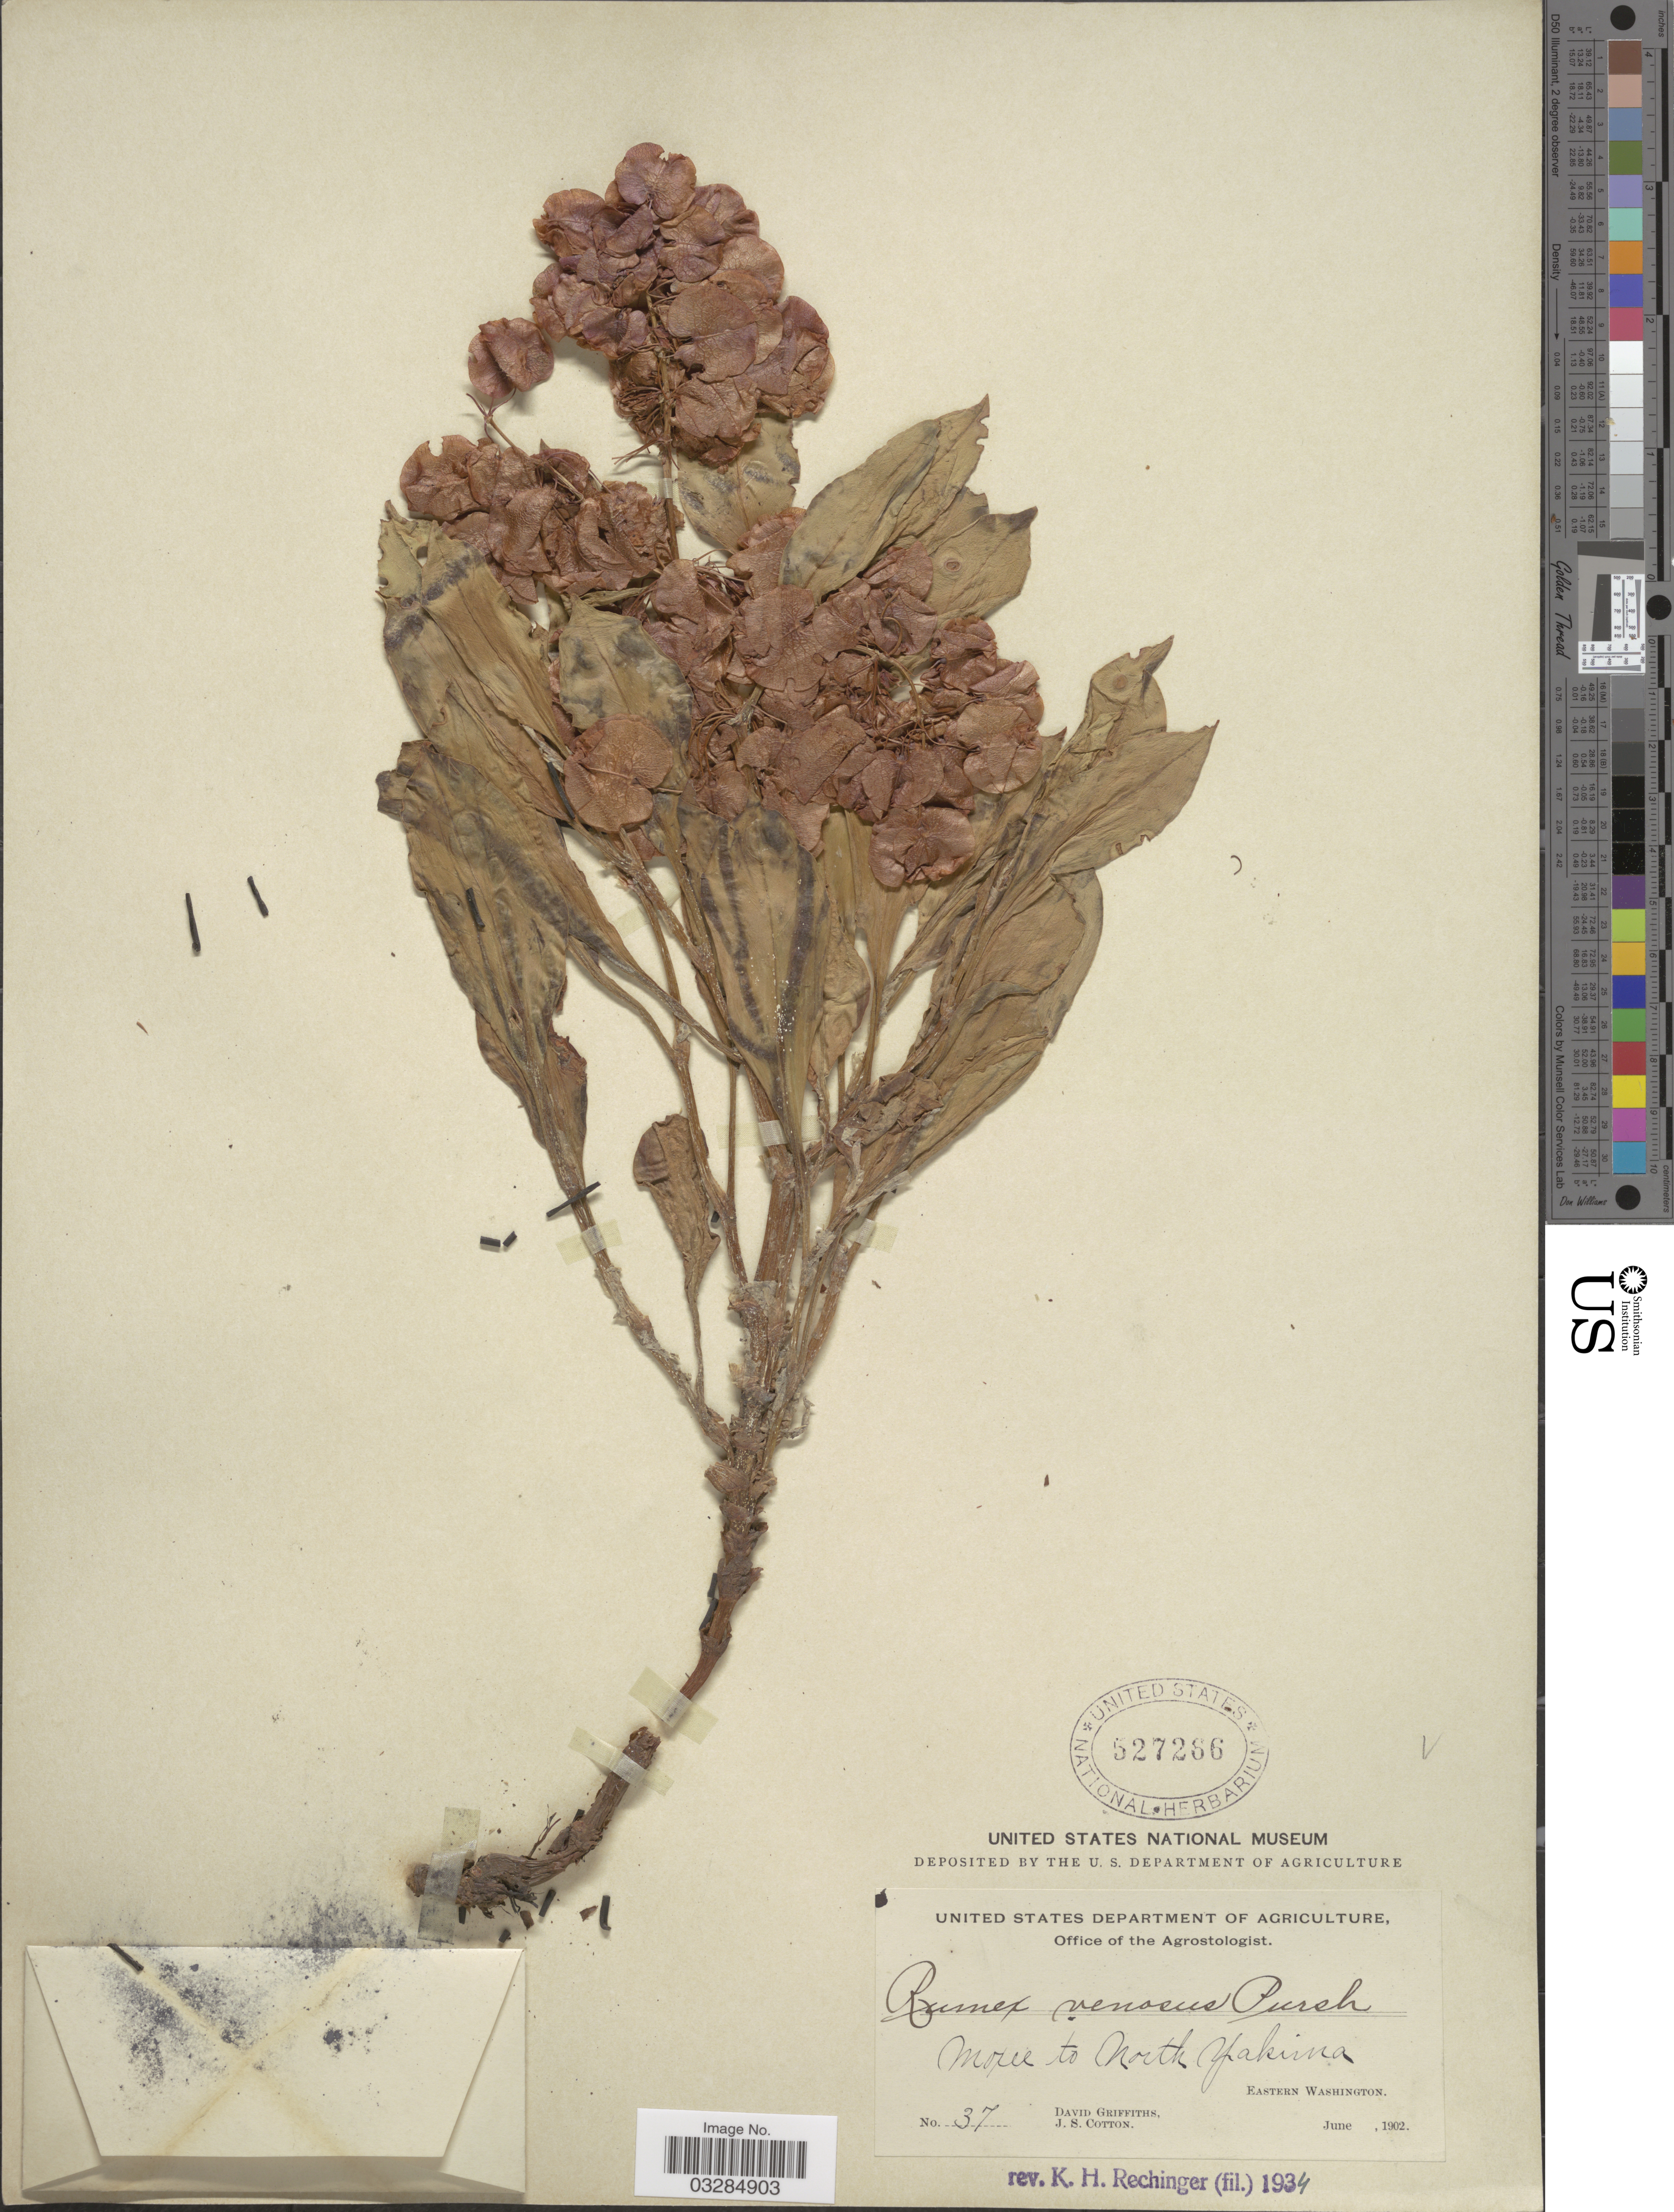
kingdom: Plantae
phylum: Tracheophyta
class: Magnoliopsida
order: Caryophyllales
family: Polygonaceae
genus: Rumex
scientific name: Rumex venosus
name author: Pursh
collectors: D. Griffiths & J. S. Cotton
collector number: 37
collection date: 1902-06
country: United States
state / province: Washington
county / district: Yakima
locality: Moxee to North Yakima, Eastern Washington.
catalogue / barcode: US 527266